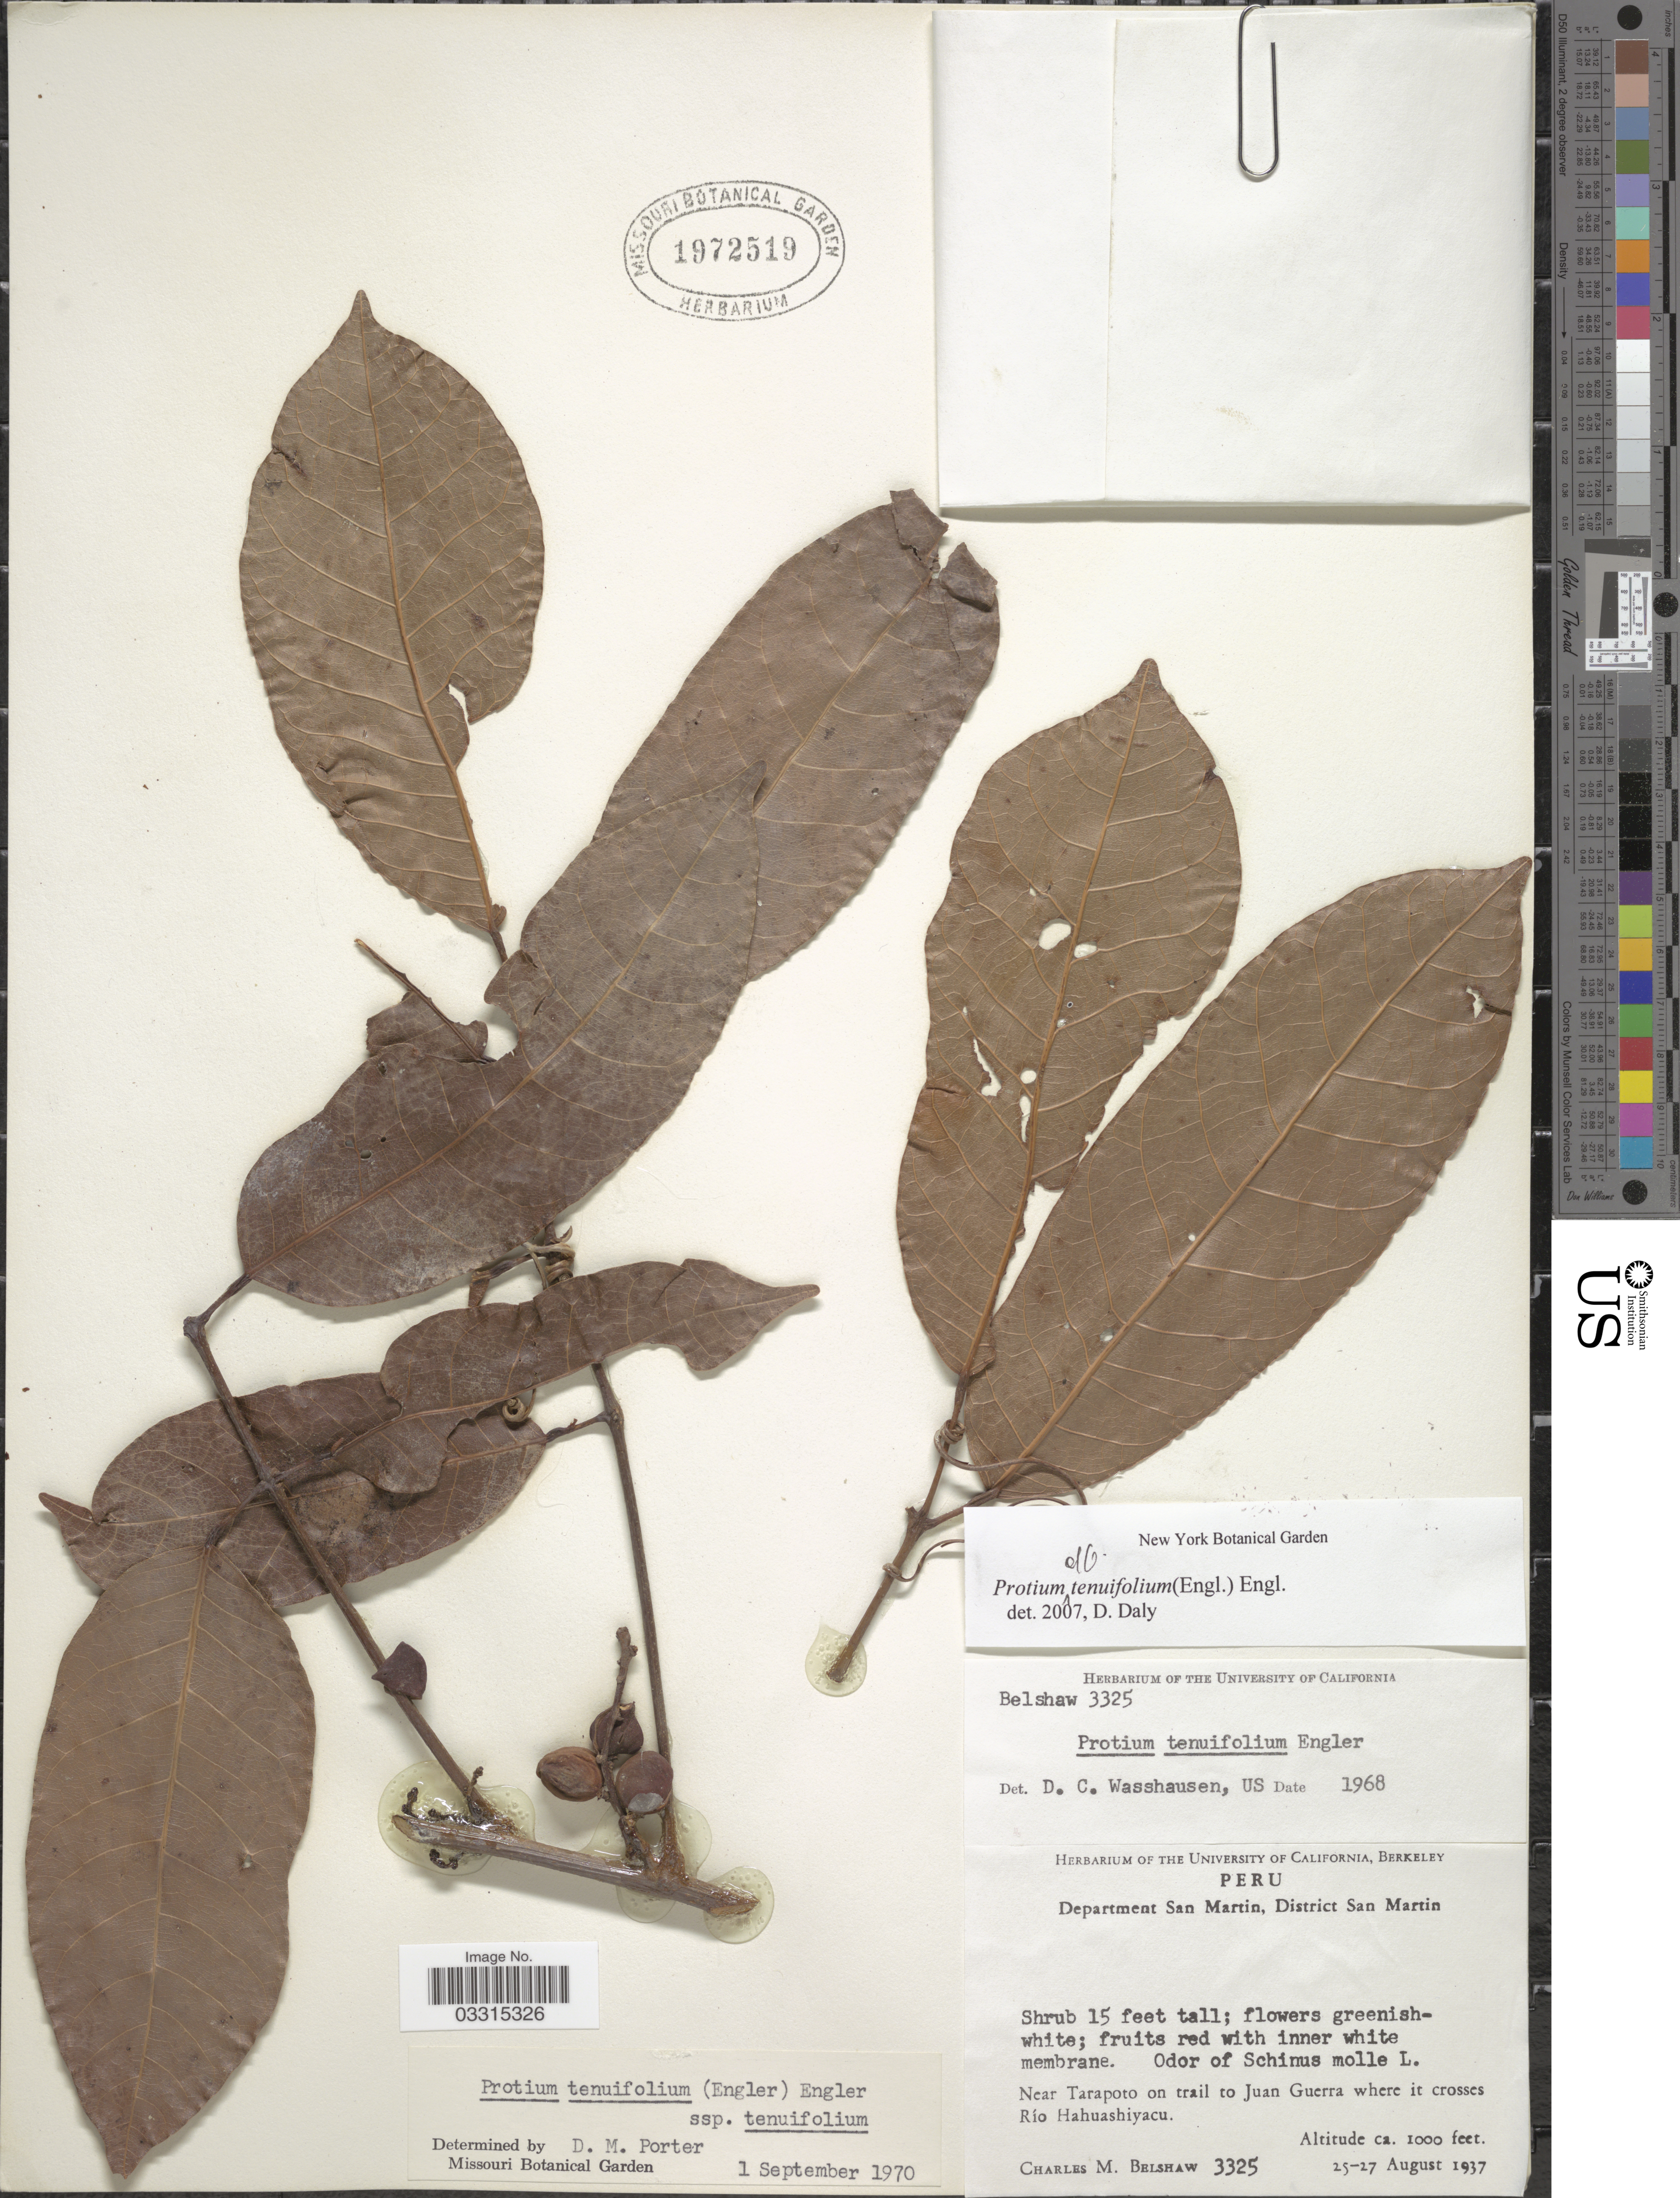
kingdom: Plantae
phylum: Tracheophyta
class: Magnoliopsida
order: Sapindales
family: Burseraceae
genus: Protium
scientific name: Protium tenuifolium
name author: (Engl.) Engl.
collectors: C. Shaw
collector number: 3325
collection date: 1937-08-25/1937-08-27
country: Peru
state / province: San Martín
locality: Department San Martin, District San Martin. Near Tarapoto on trail to Juan Guerra where it crosses Río Hahuashiyacu.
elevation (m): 305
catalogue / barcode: US 1972519